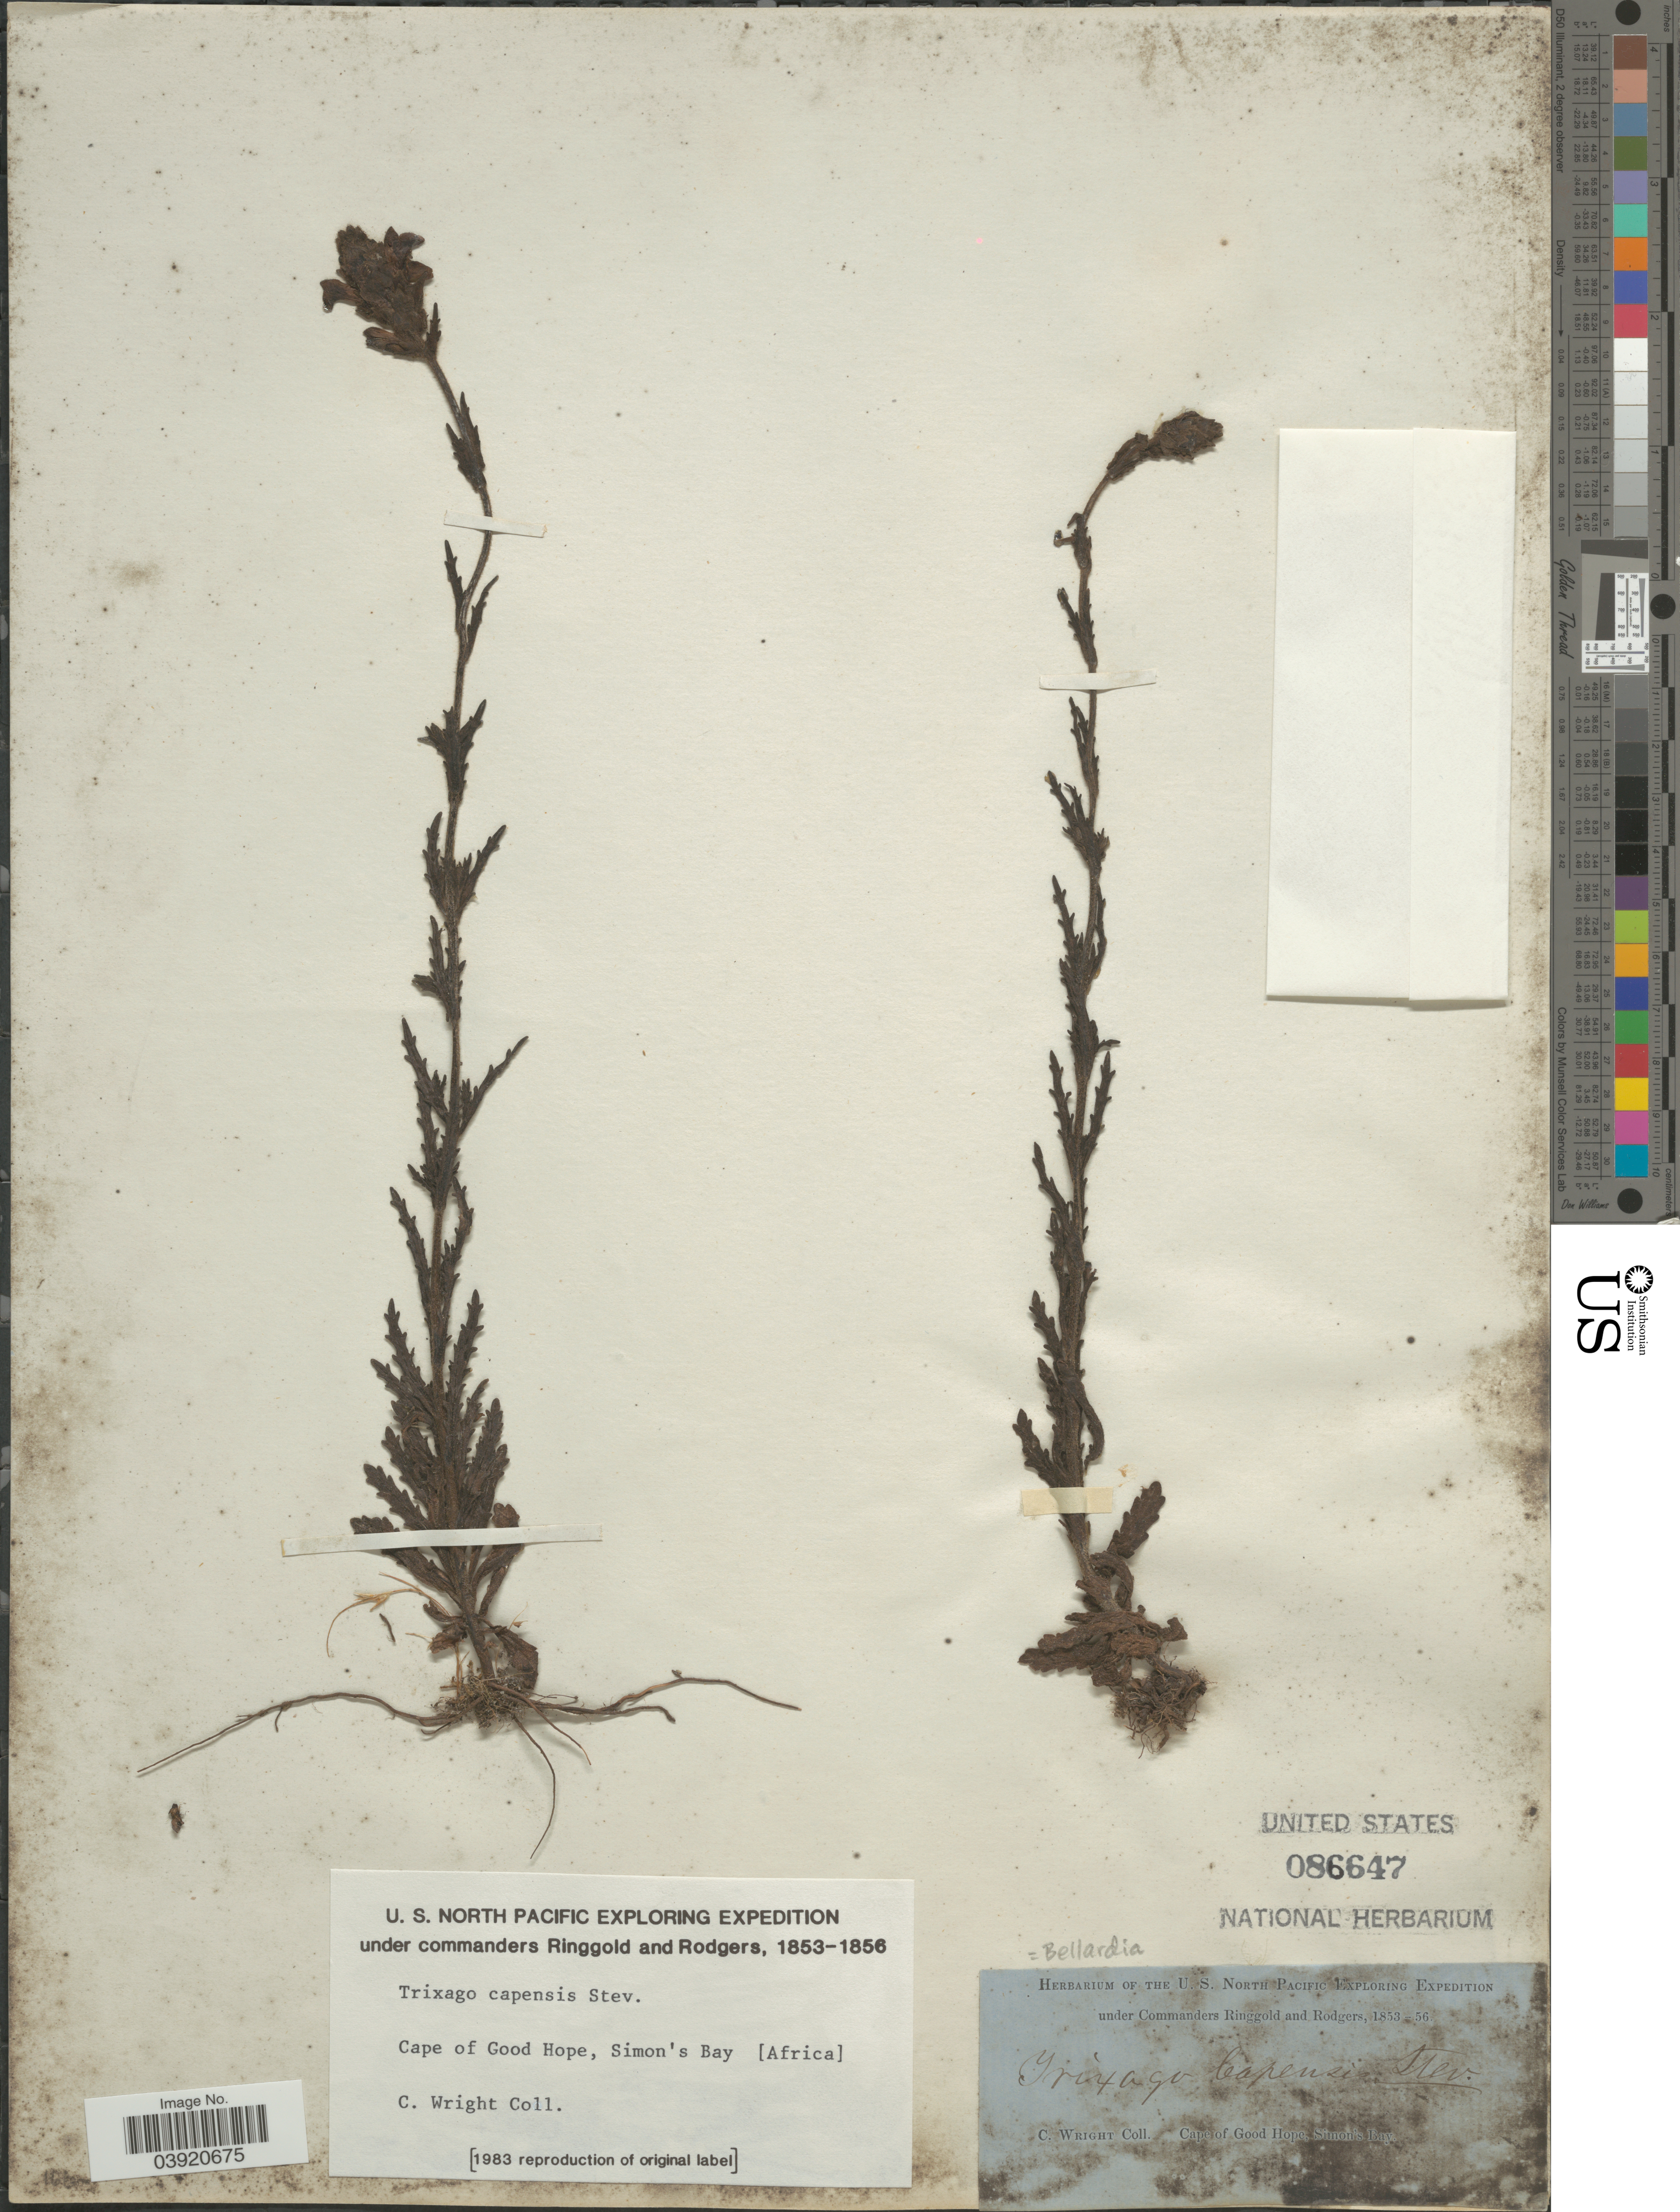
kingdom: Plantae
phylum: Tracheophyta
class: Magnoliopsida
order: Lamiales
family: Orobanchaceae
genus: Trixago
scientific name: Trixago capensis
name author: Steven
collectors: C. Wright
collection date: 1853/1856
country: South Africa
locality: Cape of Good Hope, Simon's Bay.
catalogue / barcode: US 86647